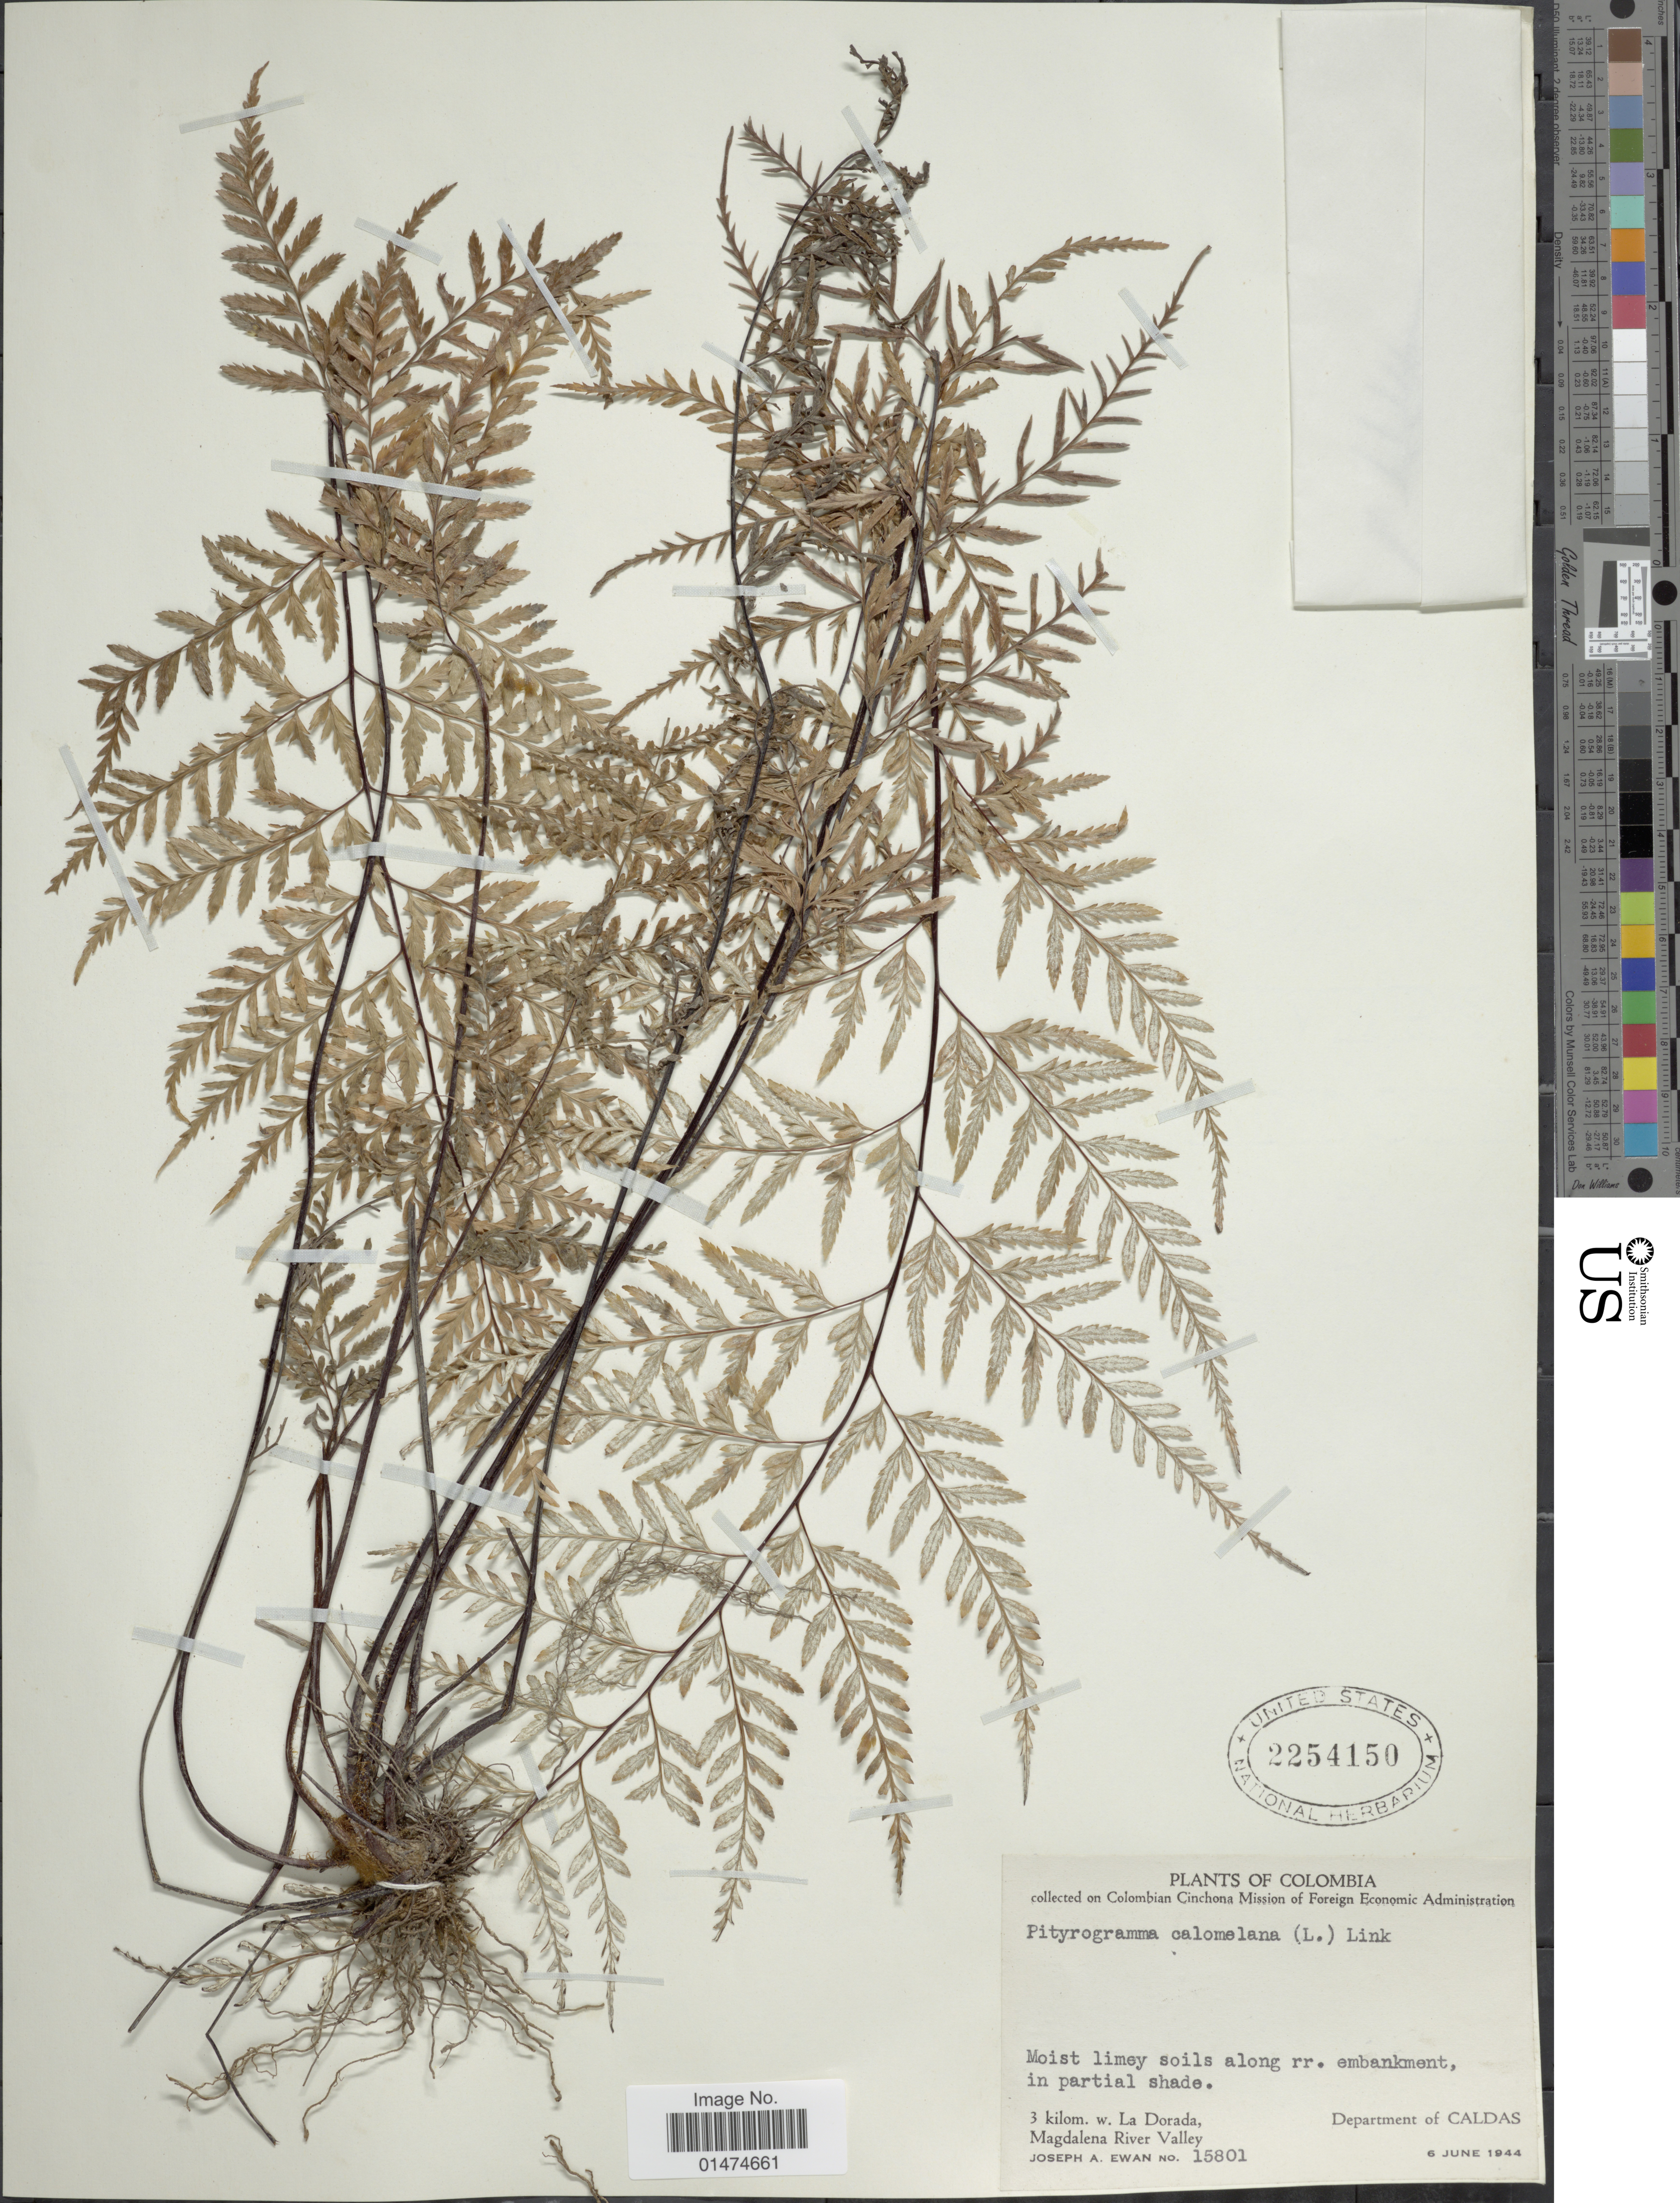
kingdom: Plantae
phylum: Tracheophyta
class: Polypodiopsida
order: Polypodiales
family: Pteridaceae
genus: Pityrogramma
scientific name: Pityrogramma calomelanos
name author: (L.) Link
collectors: J. A. Ewan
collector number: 15801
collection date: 1944-06-06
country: Colombia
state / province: Caldas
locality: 3 kilom. w. La Dorada. Magdalena River Valley.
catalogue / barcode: US 2254150